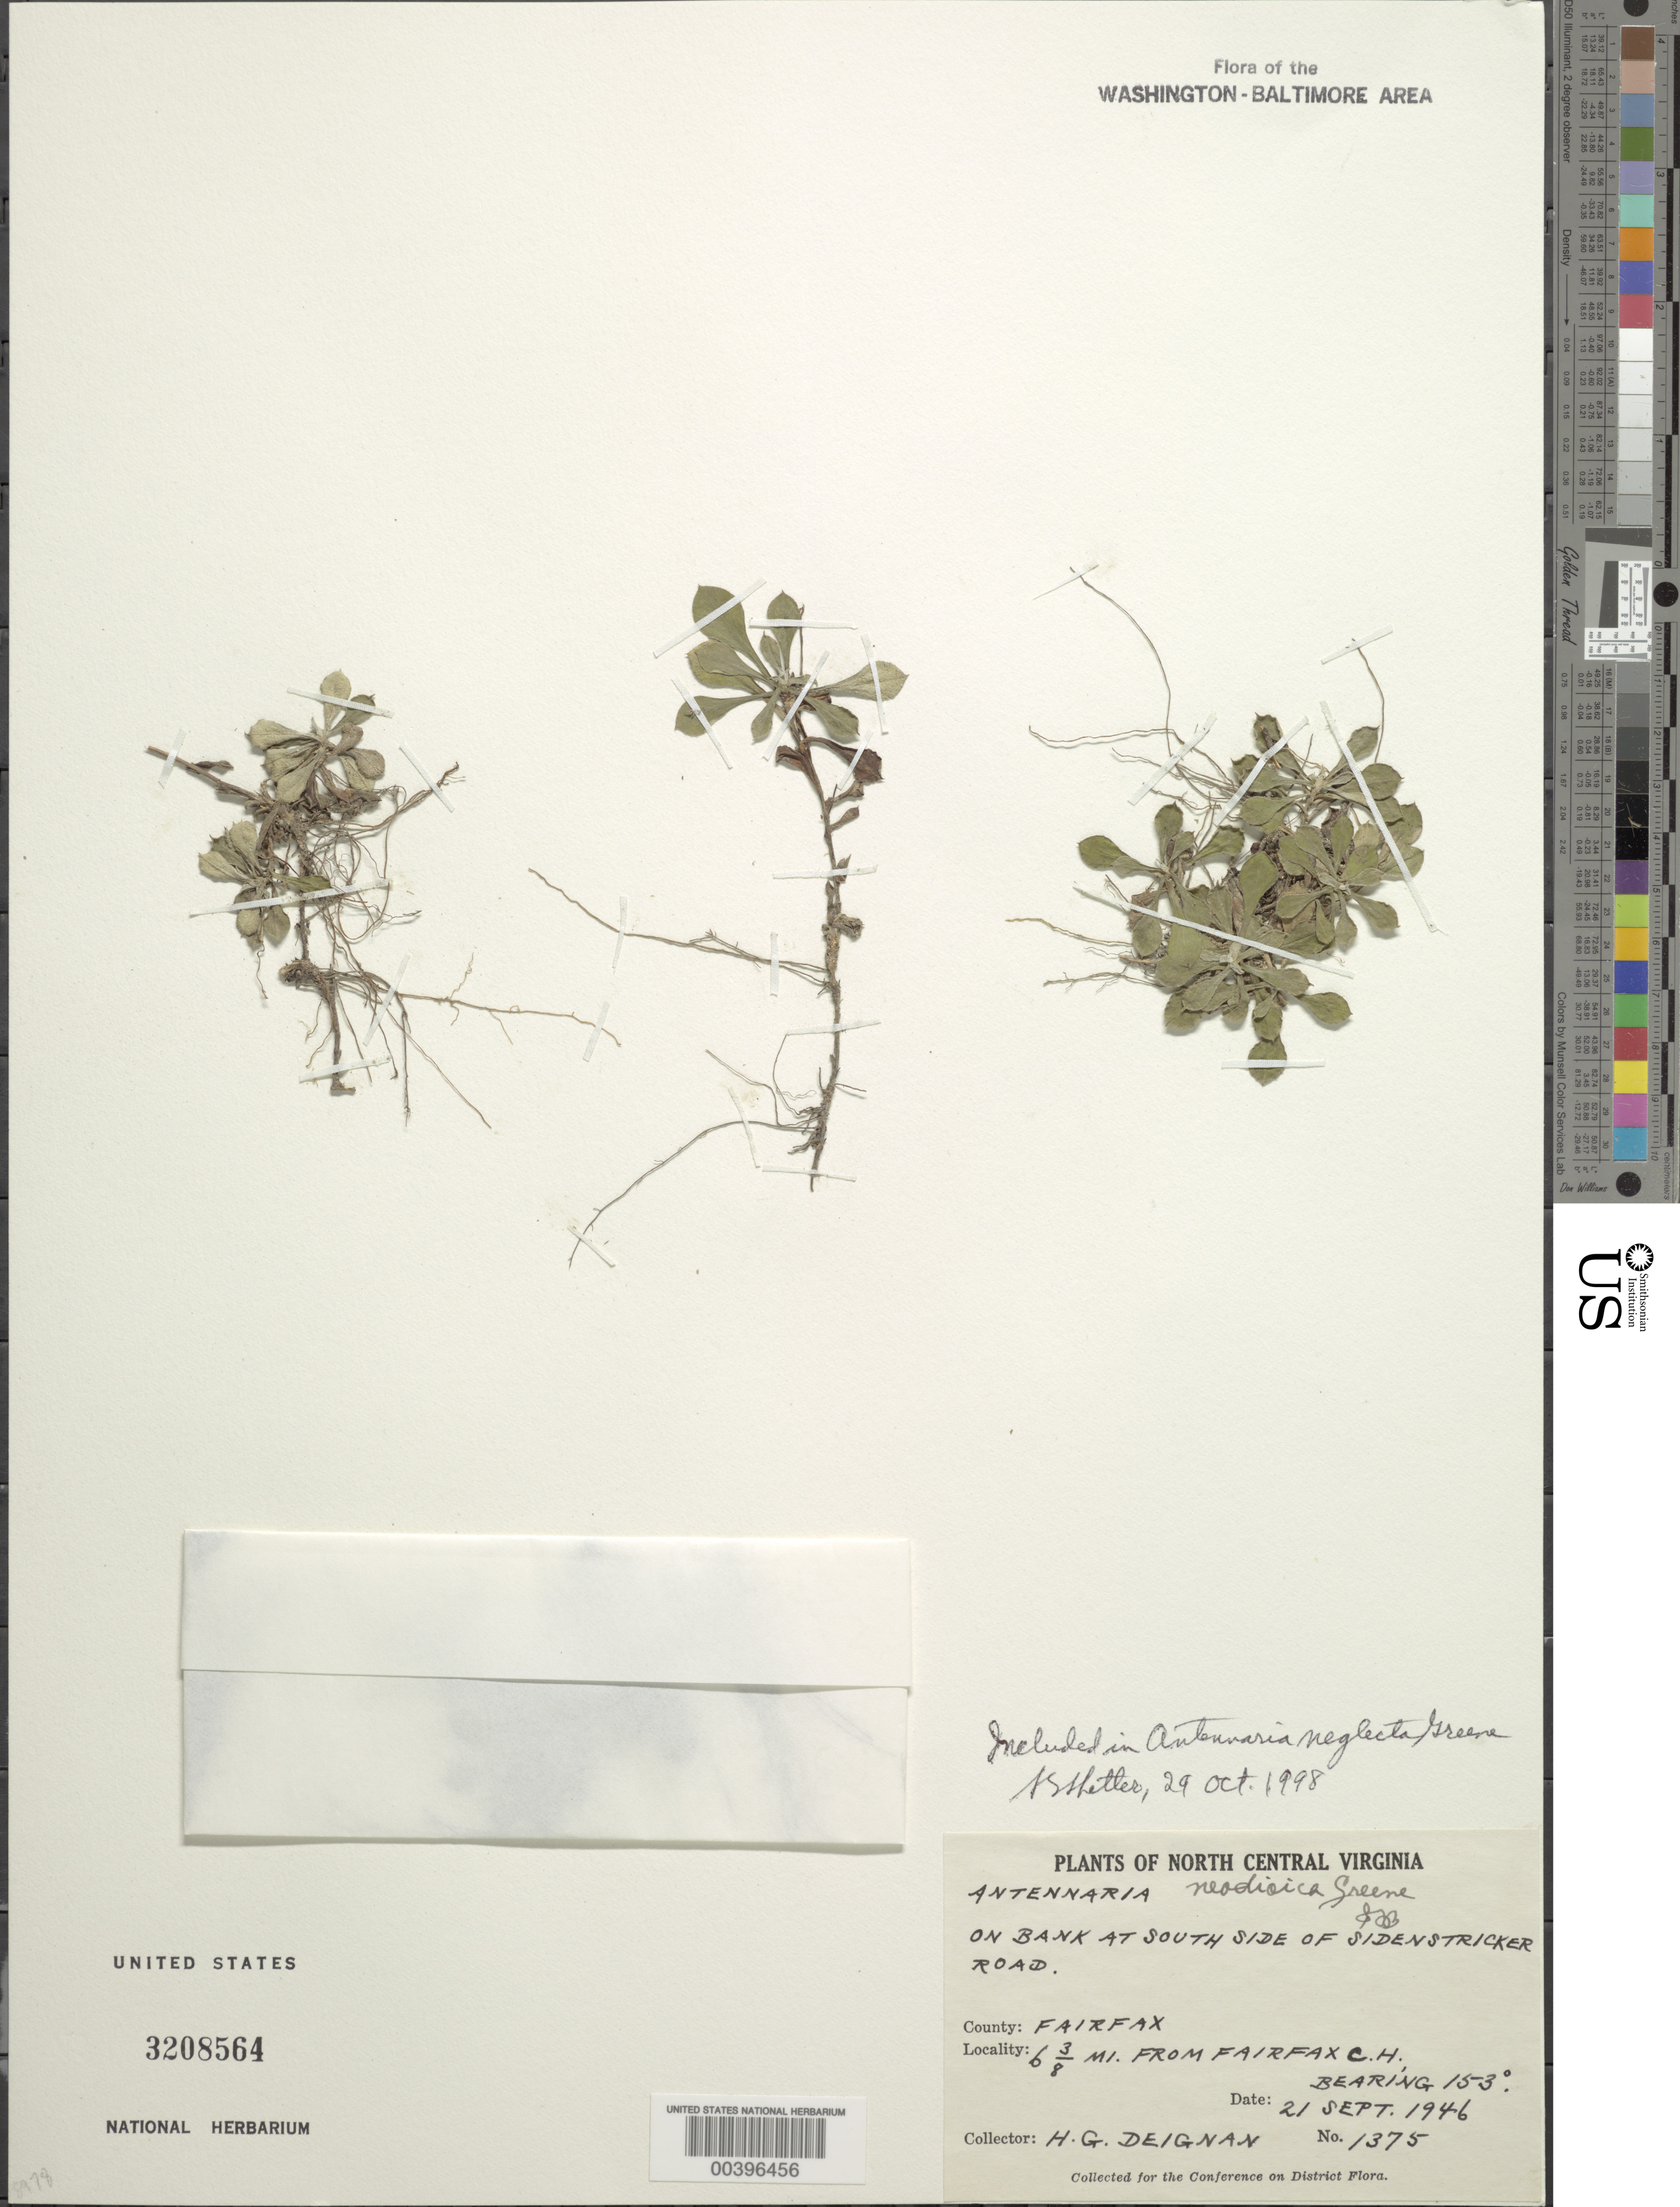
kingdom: Plantae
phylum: Tracheophyta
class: Magnoliopsida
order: Asterales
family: Asteraceae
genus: Antennaria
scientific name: Antennaria neglecta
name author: Greene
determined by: Shetler, Stanwyn G., (US), NMNH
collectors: H. Deignan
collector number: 1375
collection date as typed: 21 Sep 1946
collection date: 1946-09-21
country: United States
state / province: Virginia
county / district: Fairfax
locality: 6 3/8 M from Fairfax County Court House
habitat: On bank of road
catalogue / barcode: US 3208564